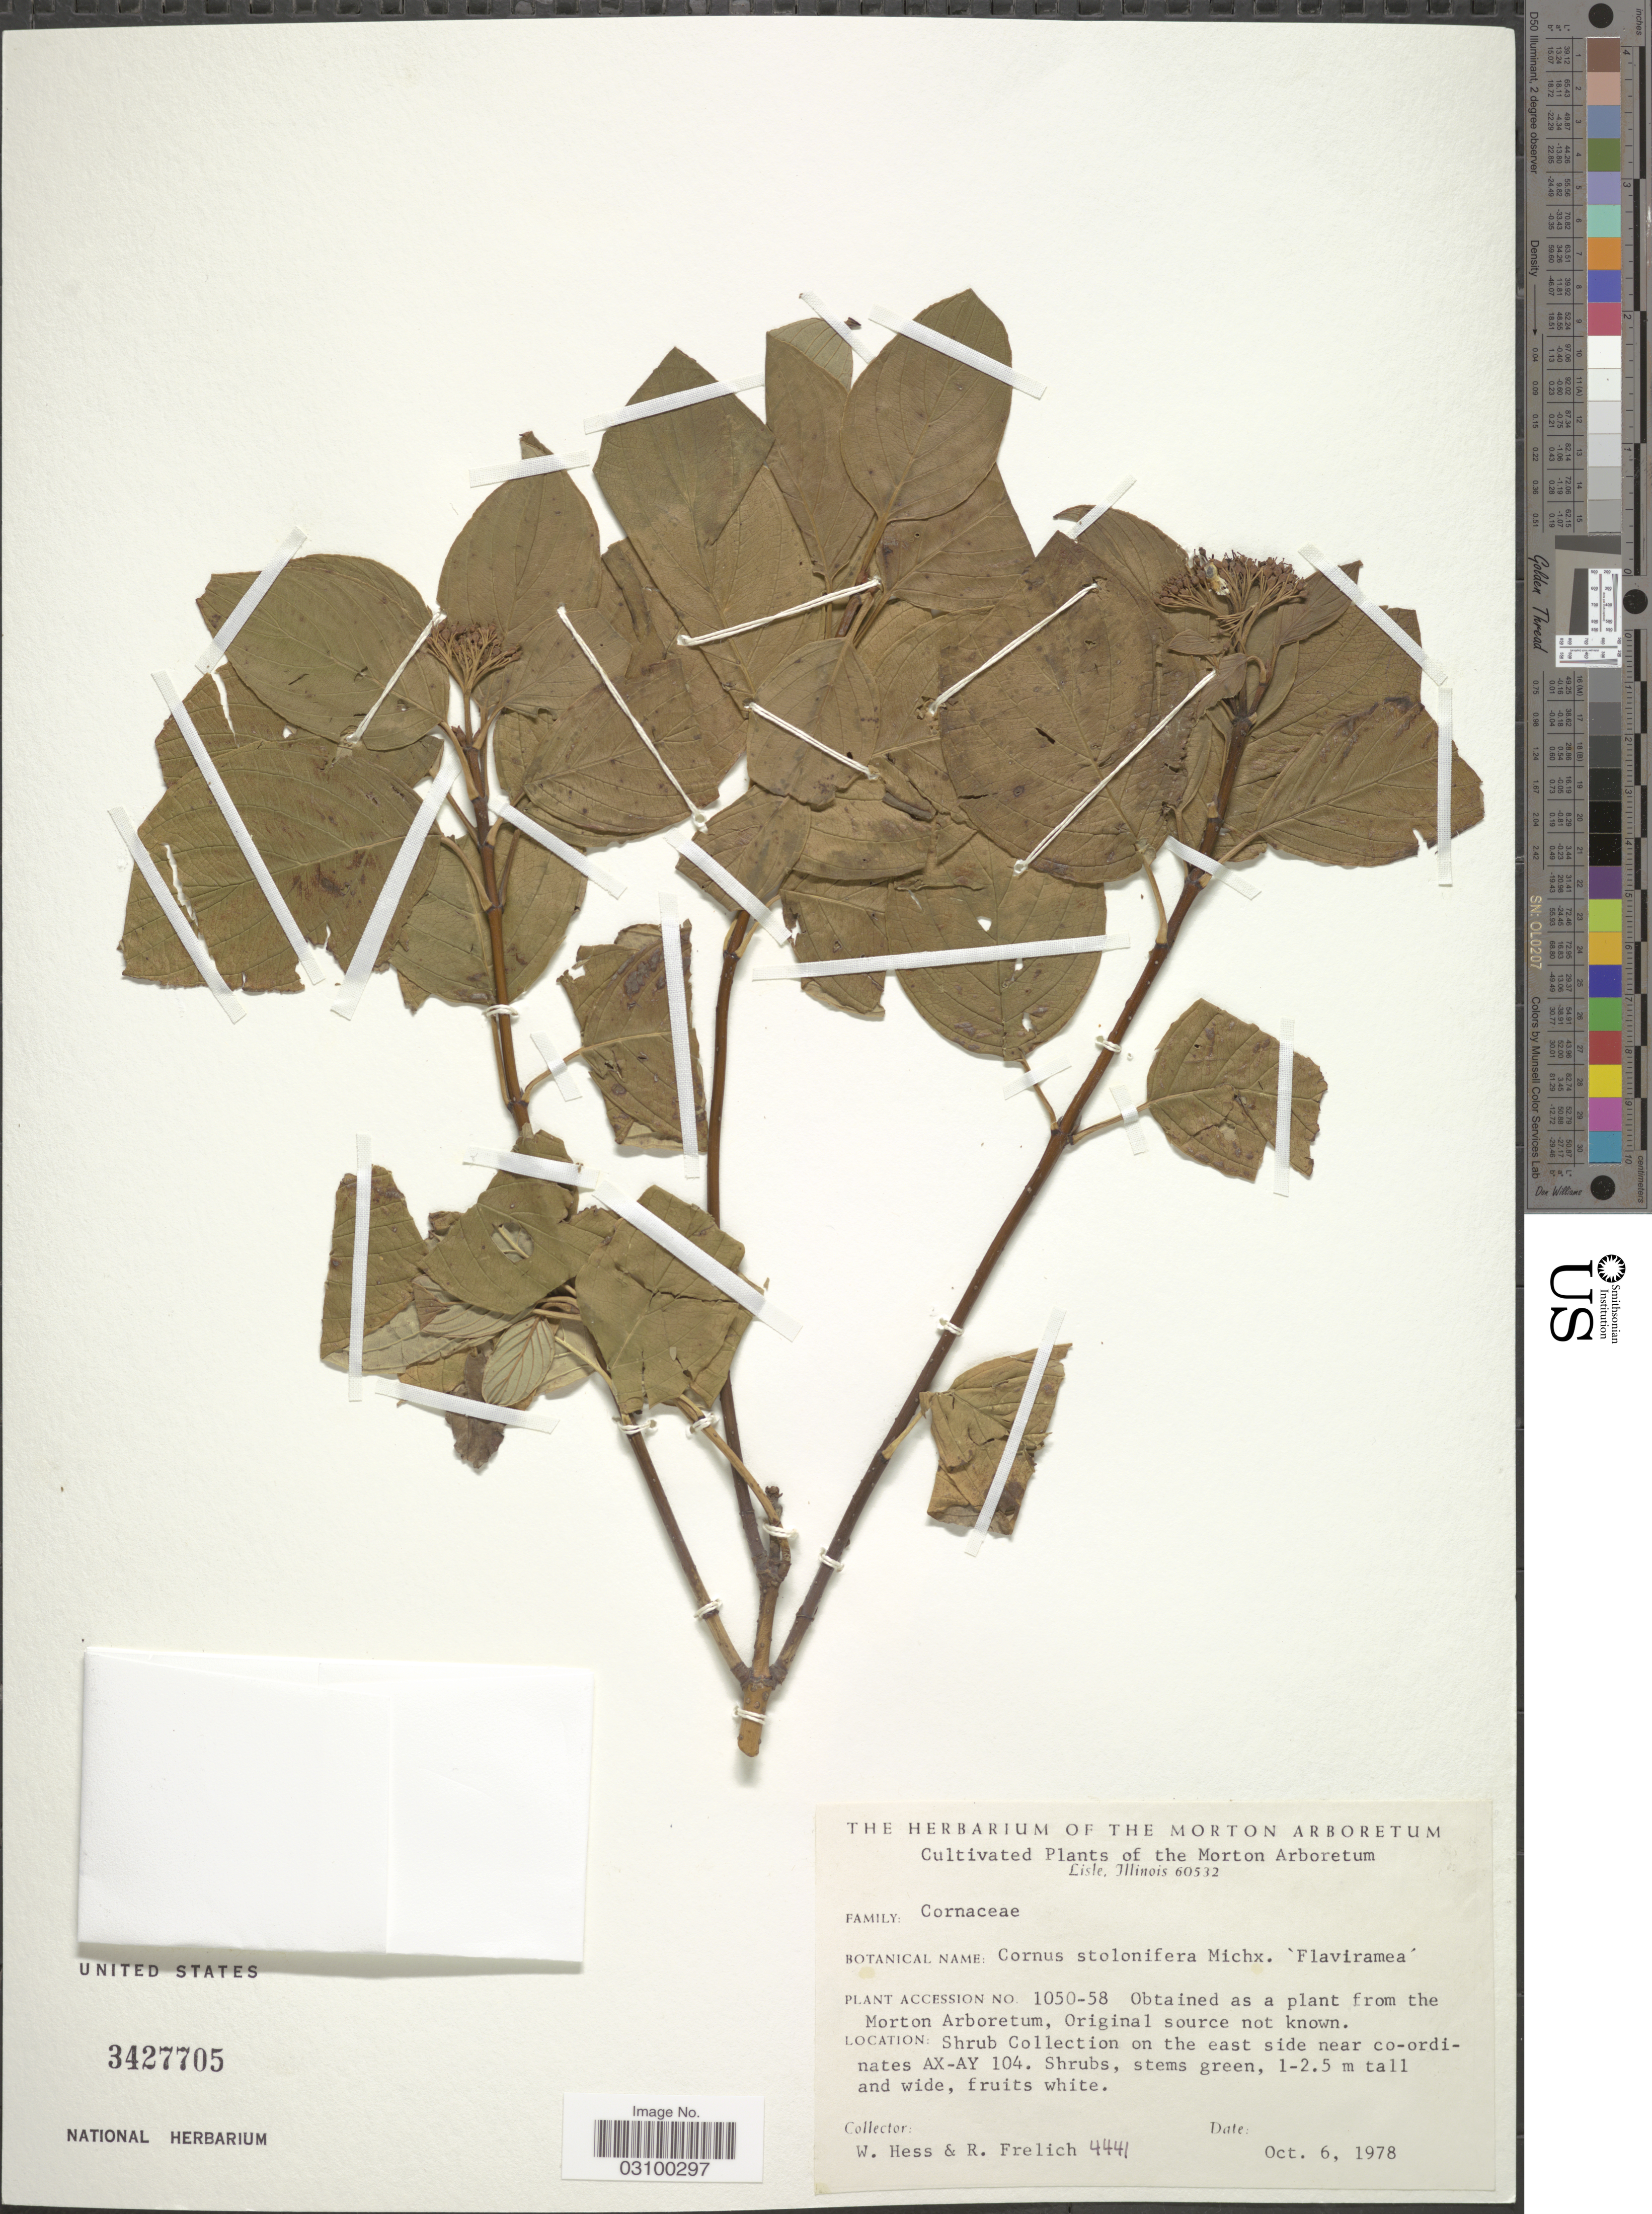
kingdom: Plantae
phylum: Tracheophyta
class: Magnoliopsida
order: Cornales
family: Cornaceae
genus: Cornus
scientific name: Cornus sericea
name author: L.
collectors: W. Hess & R. Frelich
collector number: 4441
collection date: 1978-10-06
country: United States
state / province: Illinois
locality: Morton Arboretum. On the east side near co-ordinates AX-AY 104 [unsure placement]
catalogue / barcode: US 3427705